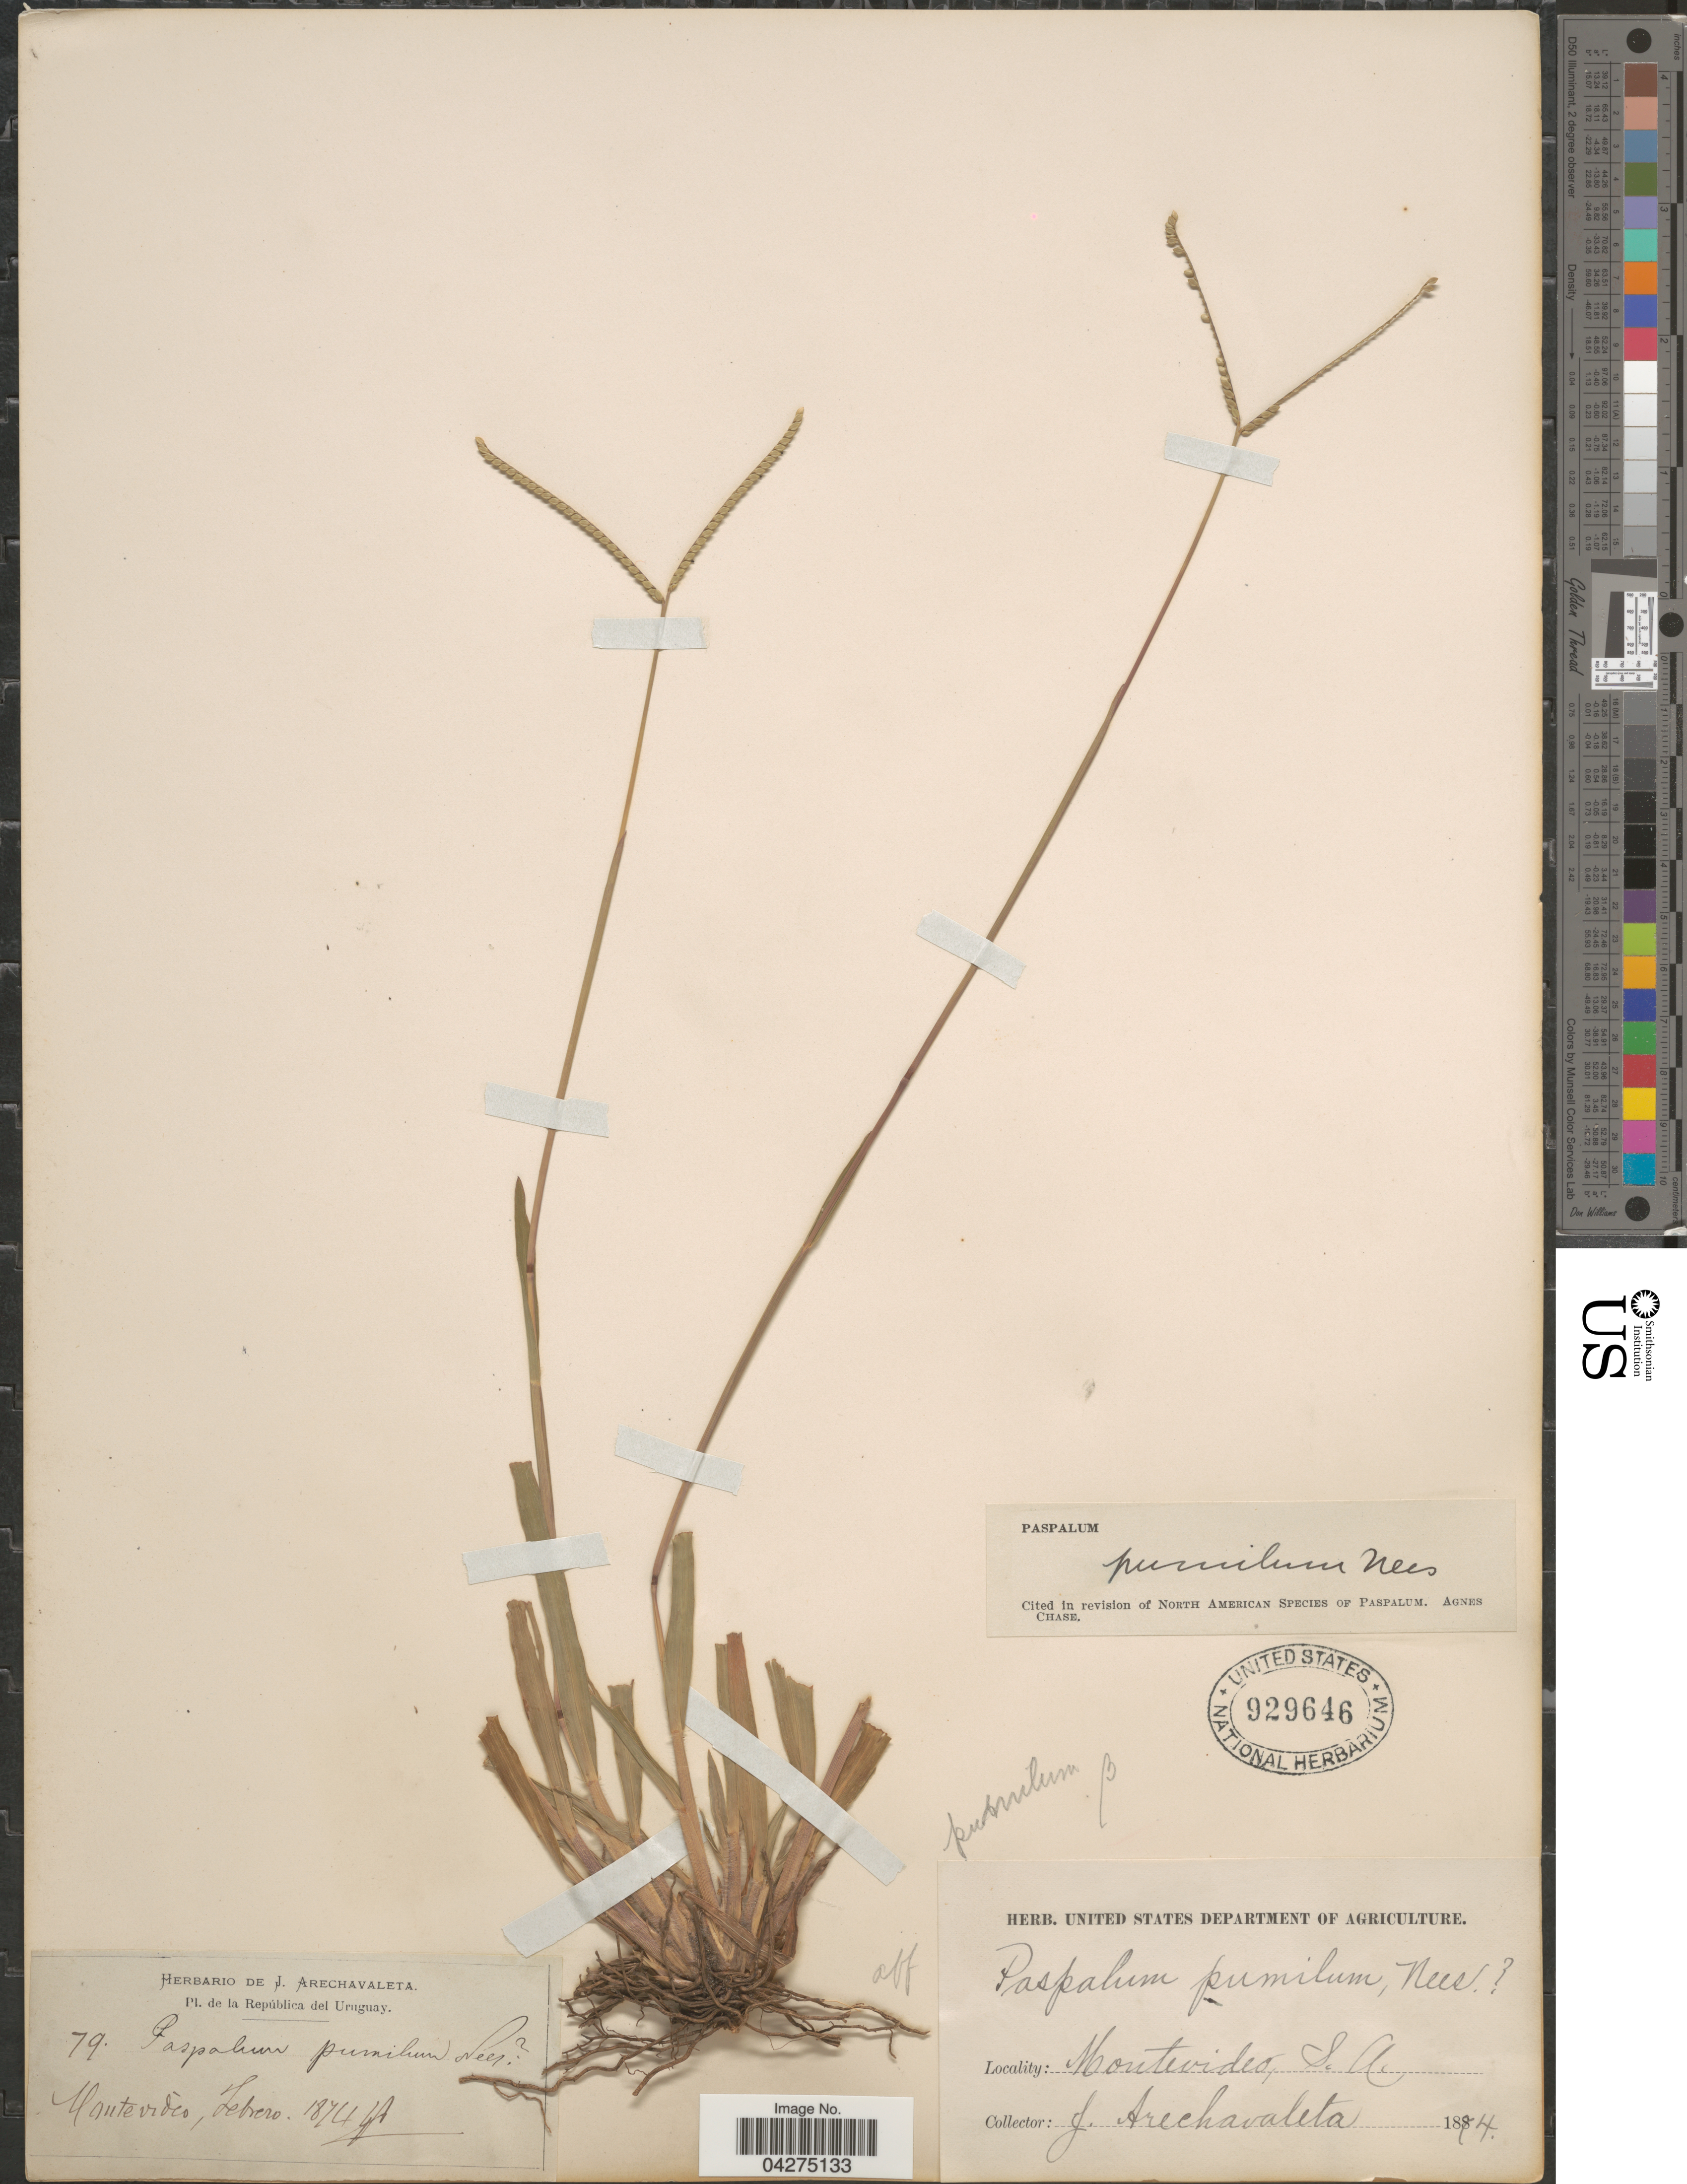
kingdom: Plantae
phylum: Tracheophyta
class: Liliopsida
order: Poales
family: Poaceae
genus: Paspalum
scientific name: Paspalum pumilum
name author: Nees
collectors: J. Arechavaleta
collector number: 79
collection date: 1874-02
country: Uruguay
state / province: Montevideo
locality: República del Uruguay.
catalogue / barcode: US 929646